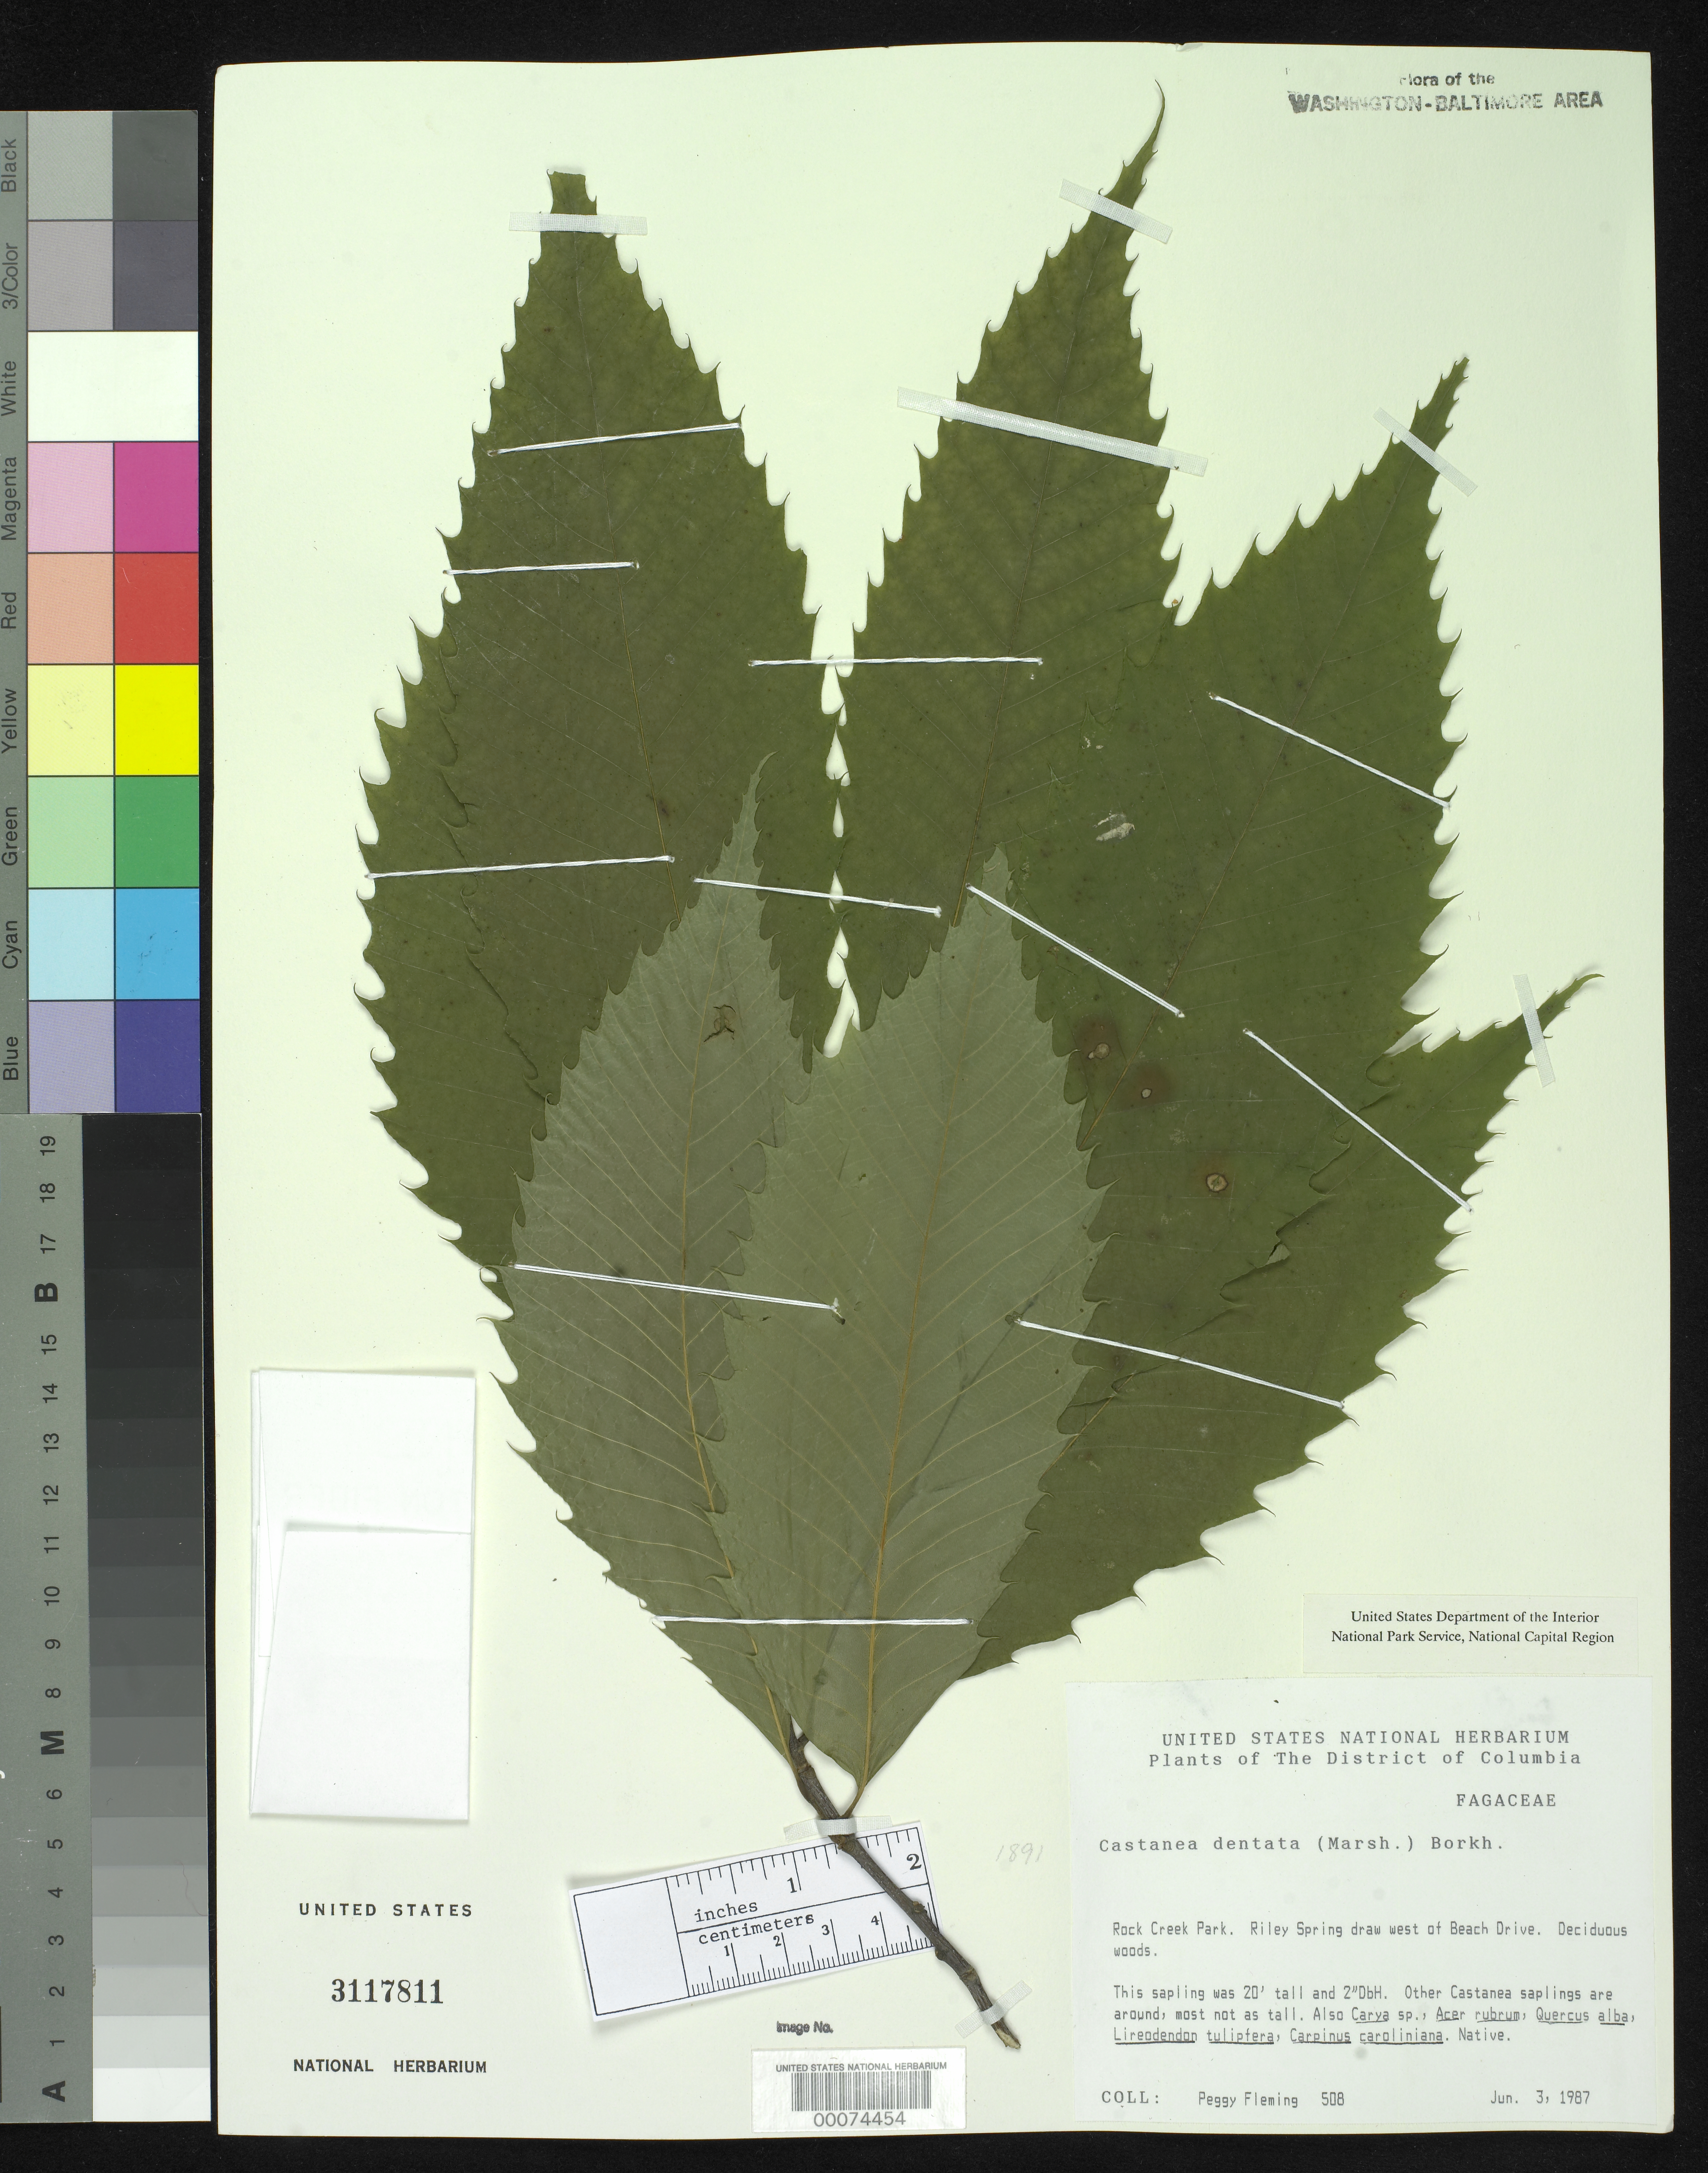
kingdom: Plantae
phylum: Tracheophyta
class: Magnoliopsida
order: Fagales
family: Fagaceae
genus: Castanea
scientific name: Castanea dentata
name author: (Marshall) Borkh.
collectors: P. Fleming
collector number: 508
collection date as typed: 03 Jun 1987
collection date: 1987-06-03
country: United States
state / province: District of Columbia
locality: Rock Creek Park. Riley Spring Draw west of Beach Drive. Rock Creek Park and vicinity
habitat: Deciduous woods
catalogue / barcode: US 3117811